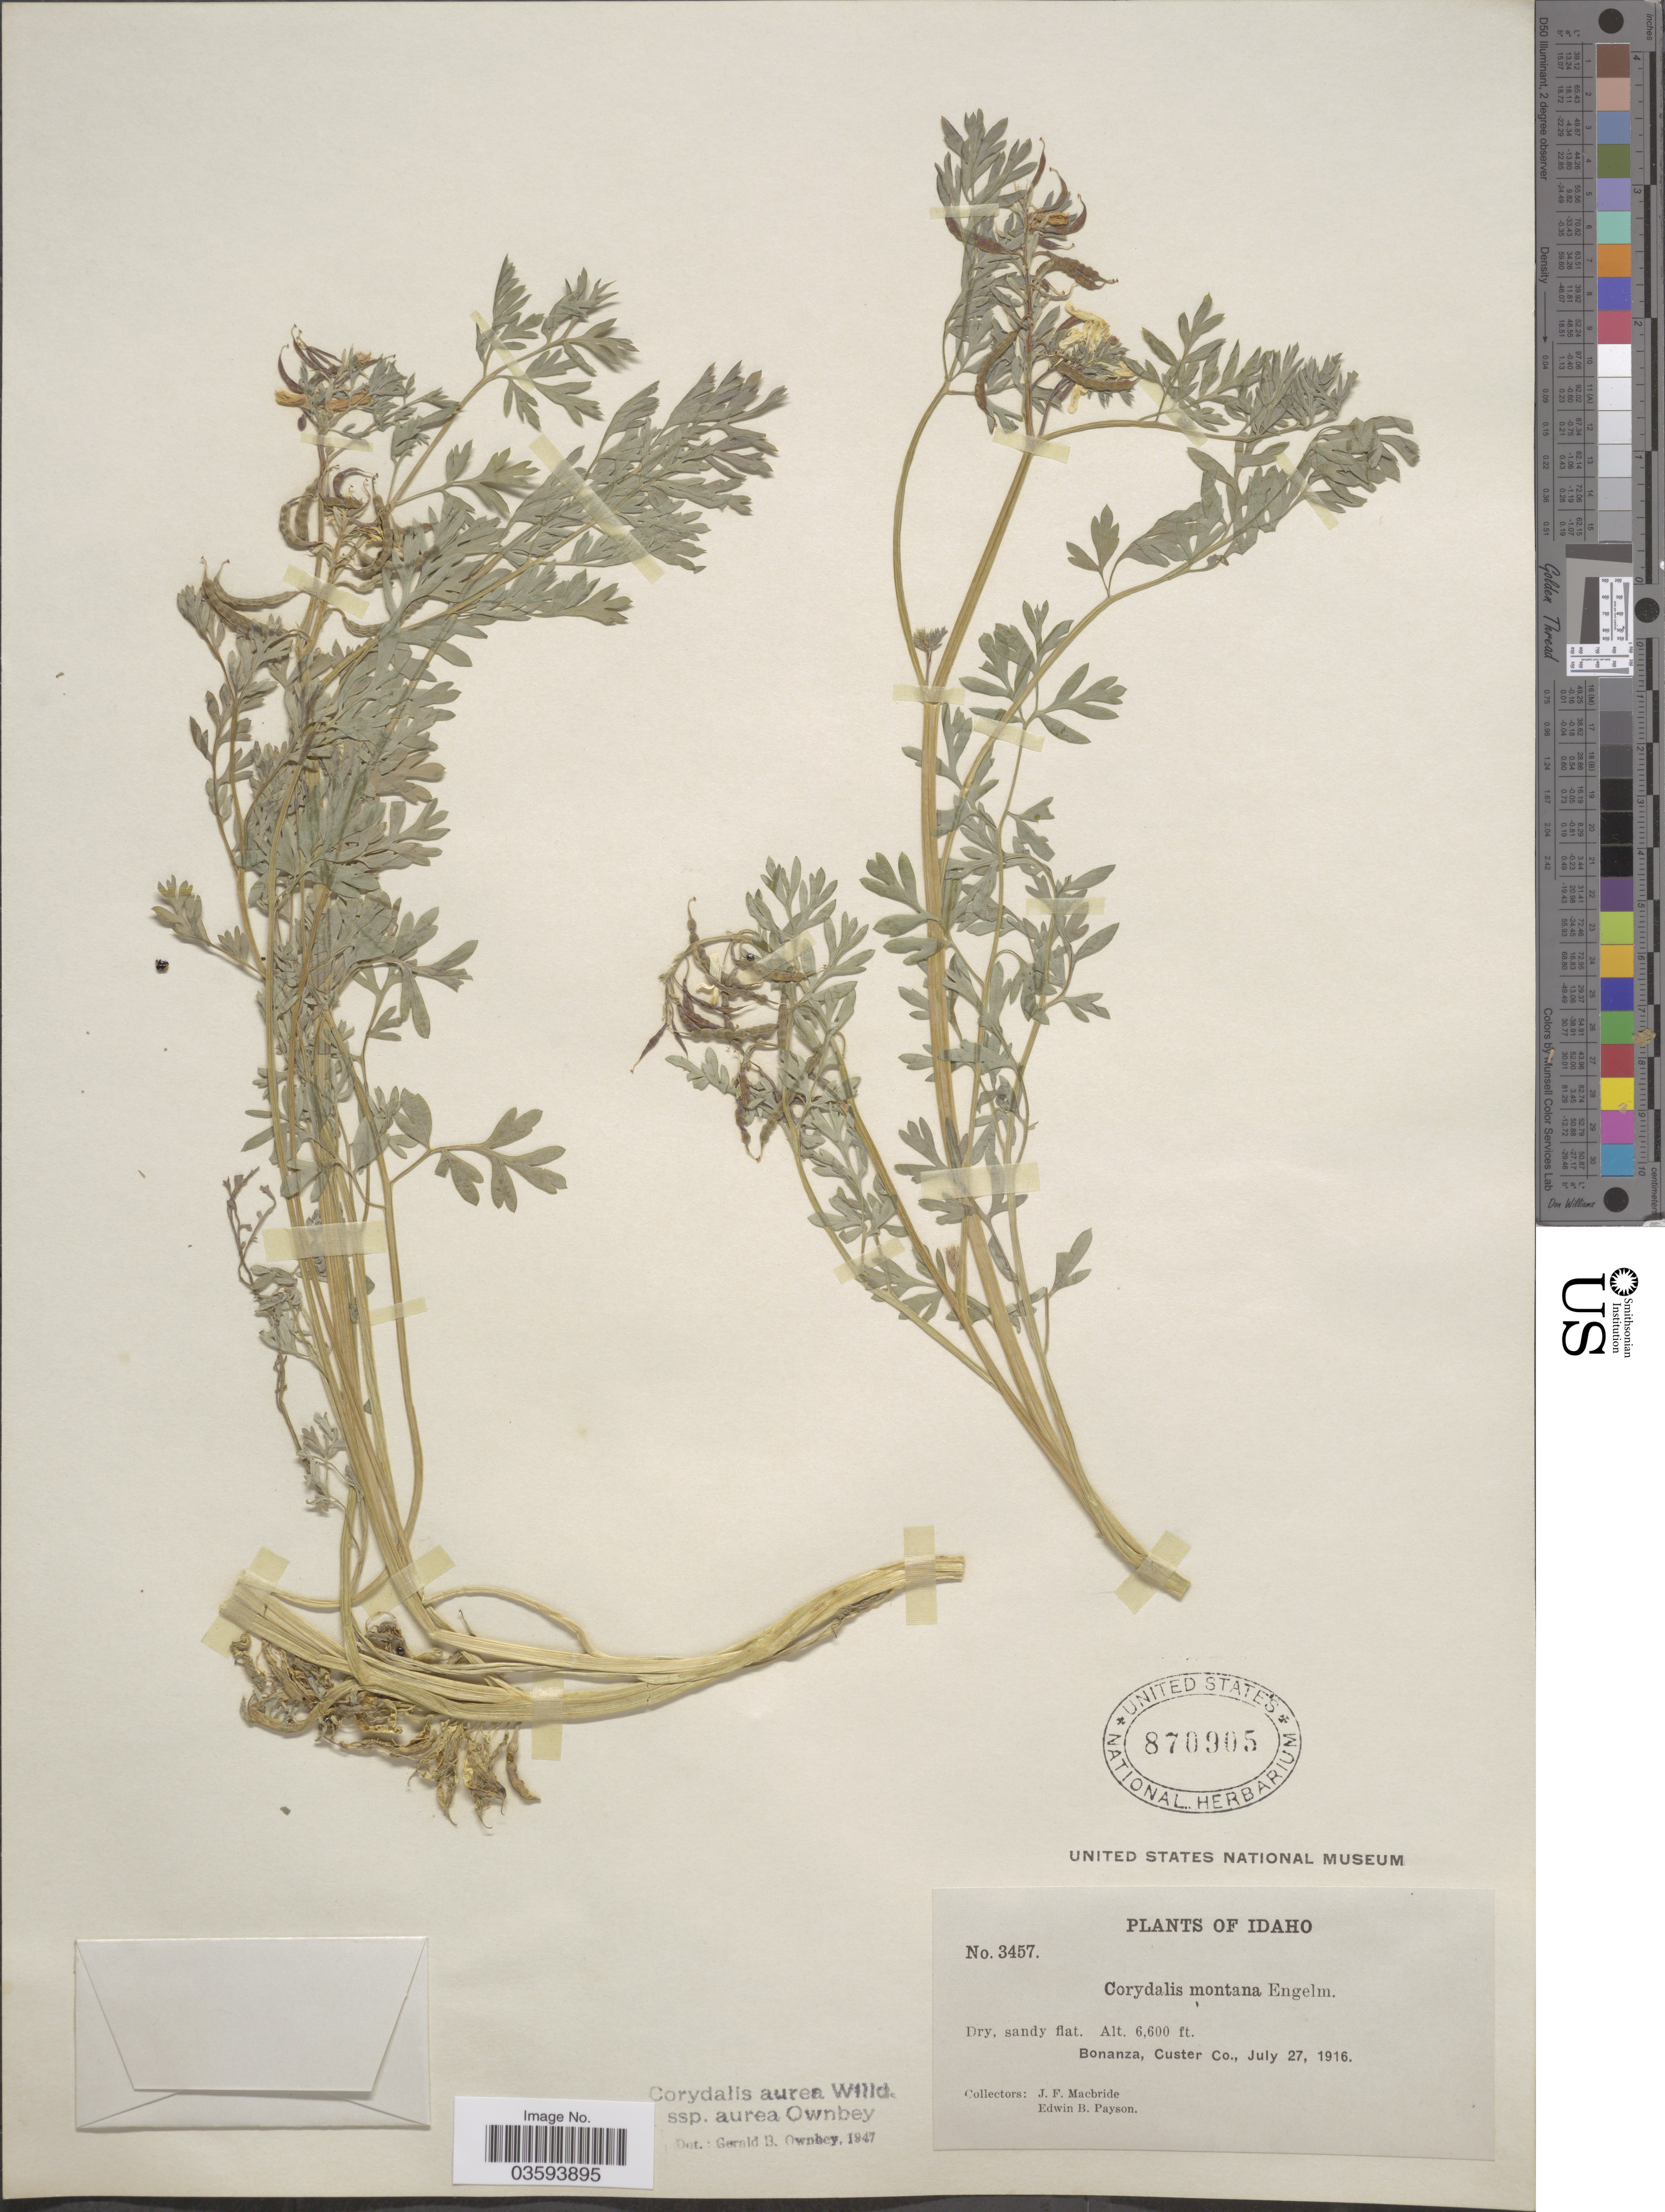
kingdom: Plantae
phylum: Tracheophyta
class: Magnoliopsida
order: Ranunculales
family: Papaveraceae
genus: Corydalis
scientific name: Corydalis aurea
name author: Willd.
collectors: J. F. Macbride & E. B. Payson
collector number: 3457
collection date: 1916-07-27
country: United States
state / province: Idaho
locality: Bonanza, Custer Co.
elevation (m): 2012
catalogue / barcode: US 870905